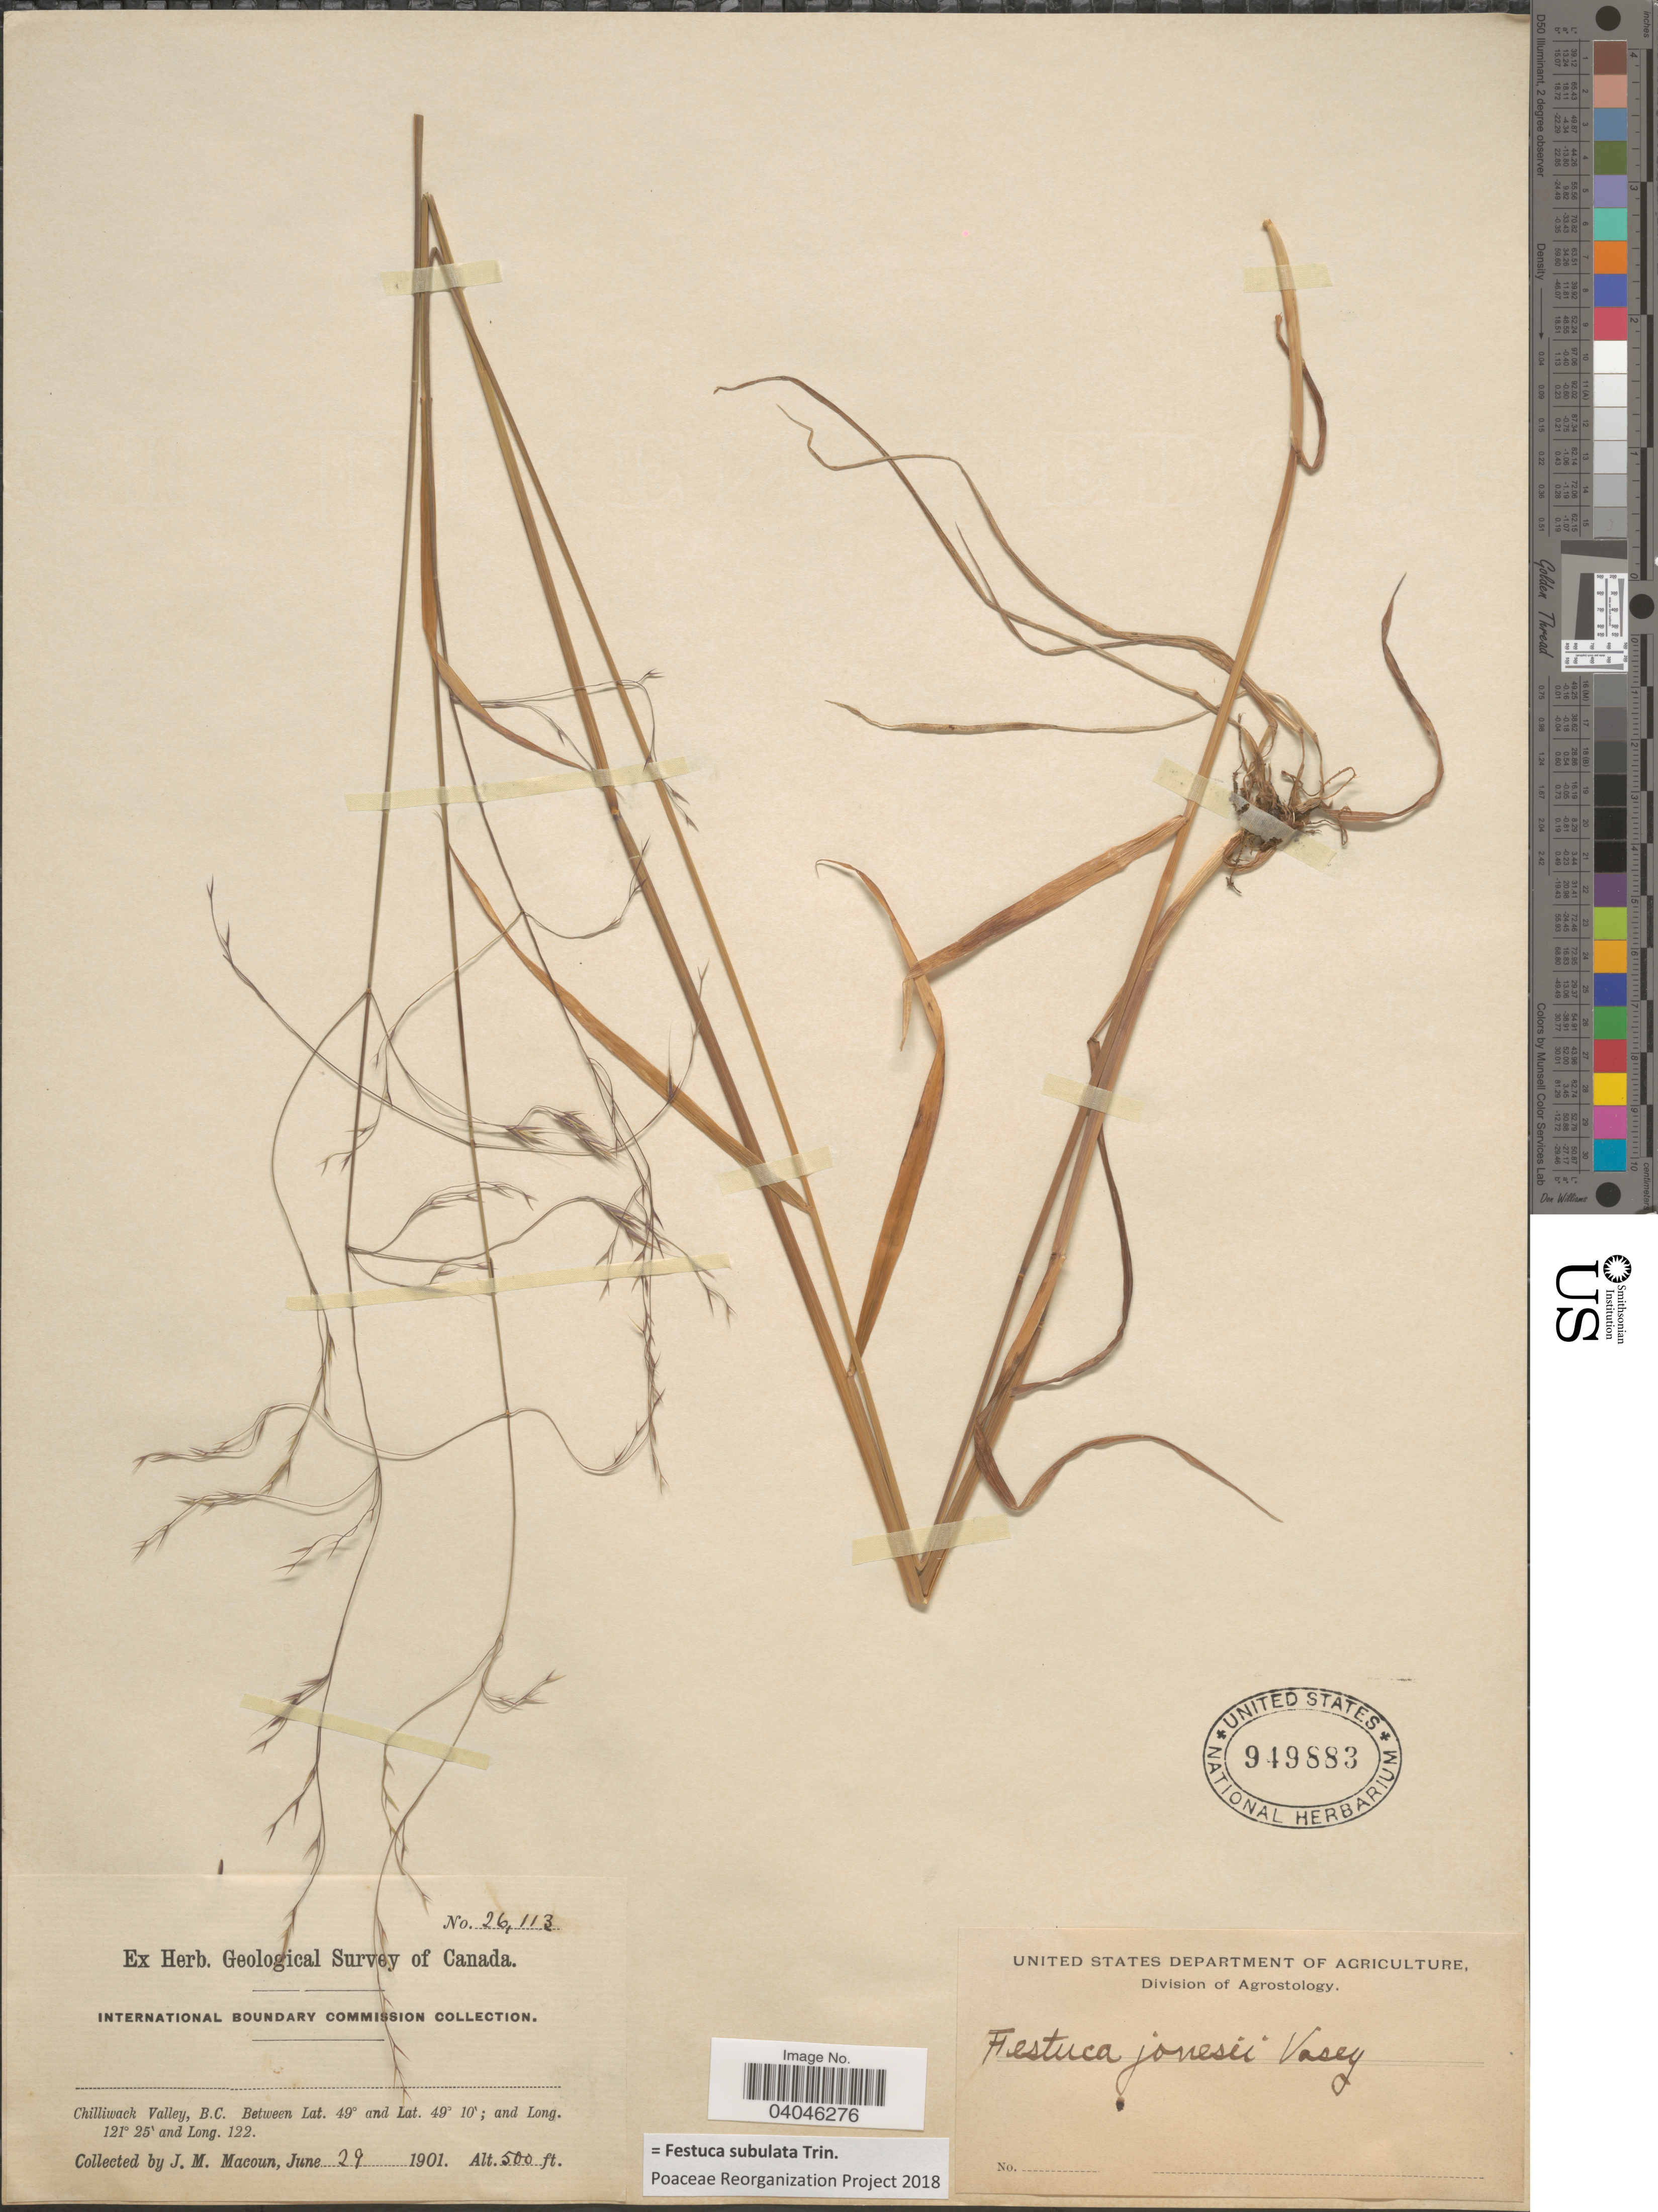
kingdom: Plantae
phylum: Tracheophyta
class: Liliopsida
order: Poales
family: Poaceae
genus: Festuca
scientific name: Festuca subulata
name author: Trin.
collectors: J. M. Macoun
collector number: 26113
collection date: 1901-06-29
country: Canada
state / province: British Columbia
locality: Chilliwack Valley.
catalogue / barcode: US 949883